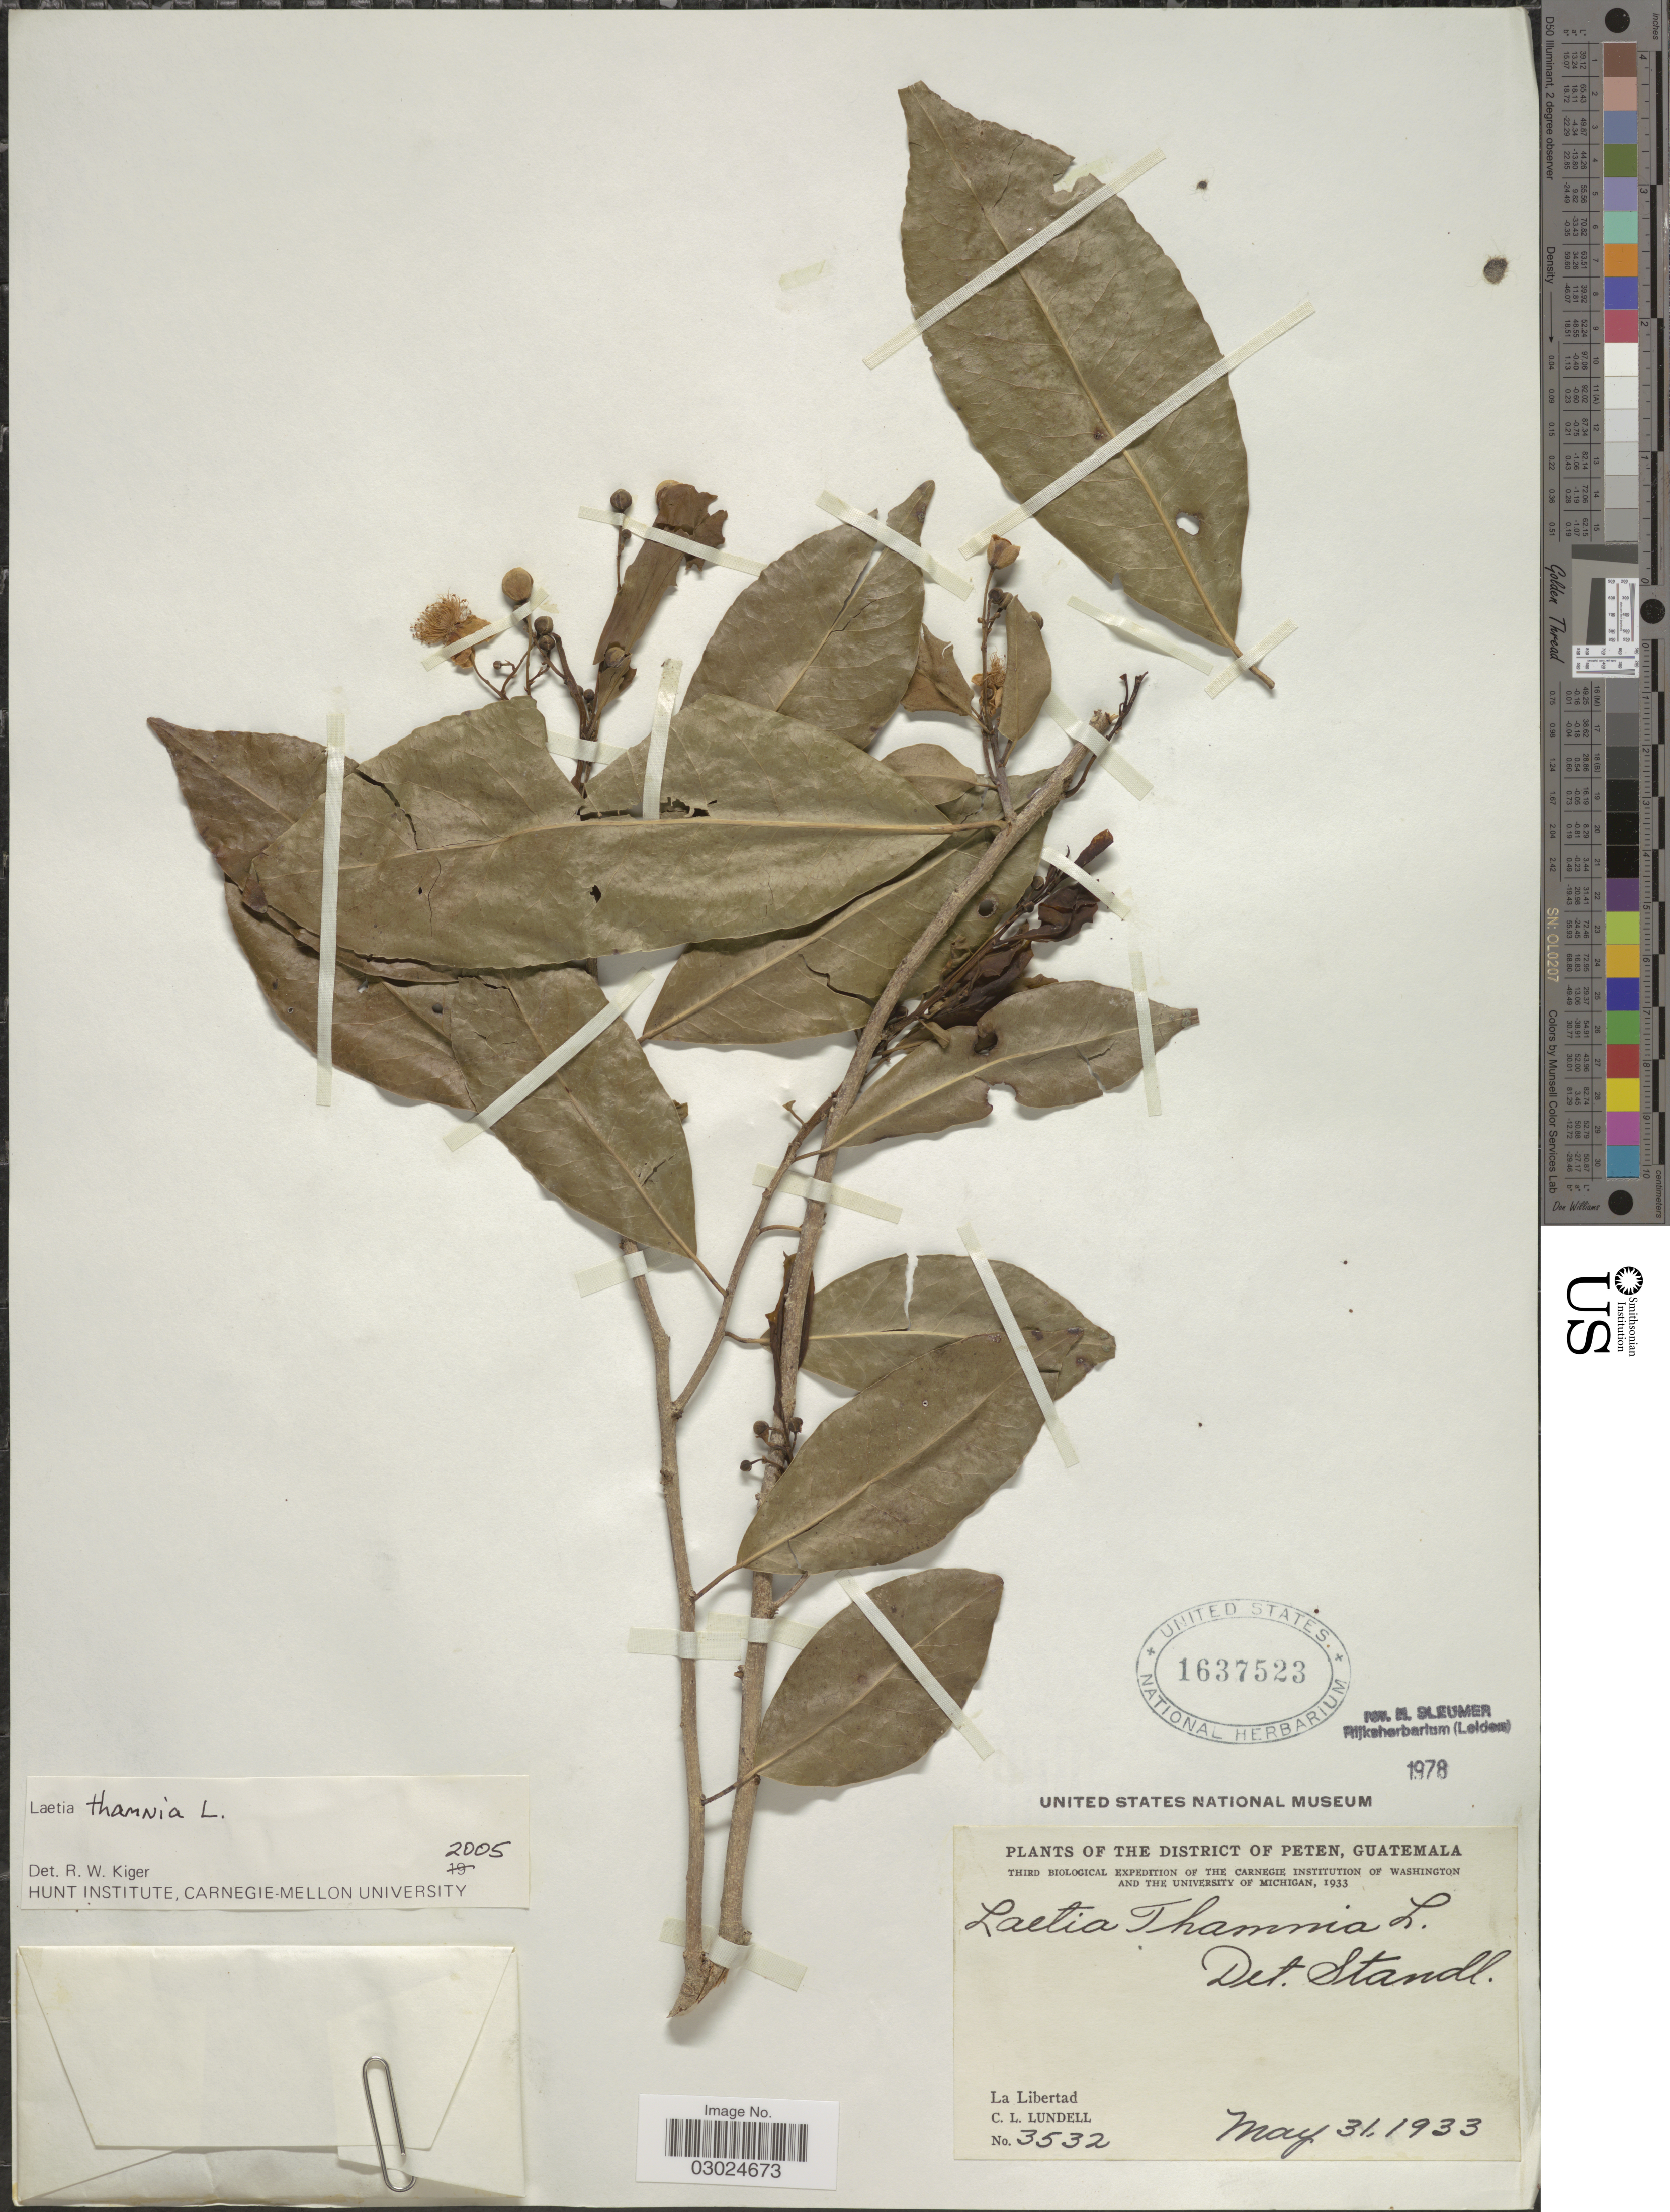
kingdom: Plantae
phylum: Tracheophyta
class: Magnoliopsida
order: Malpighiales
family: Salicaceae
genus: Laetia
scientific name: Laetia thamnia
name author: L.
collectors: C. L. Lundell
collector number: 3532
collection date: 1933-05-31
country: Guatemala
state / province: El Petén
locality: The District of Peten. La Libertad.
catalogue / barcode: US 1637523